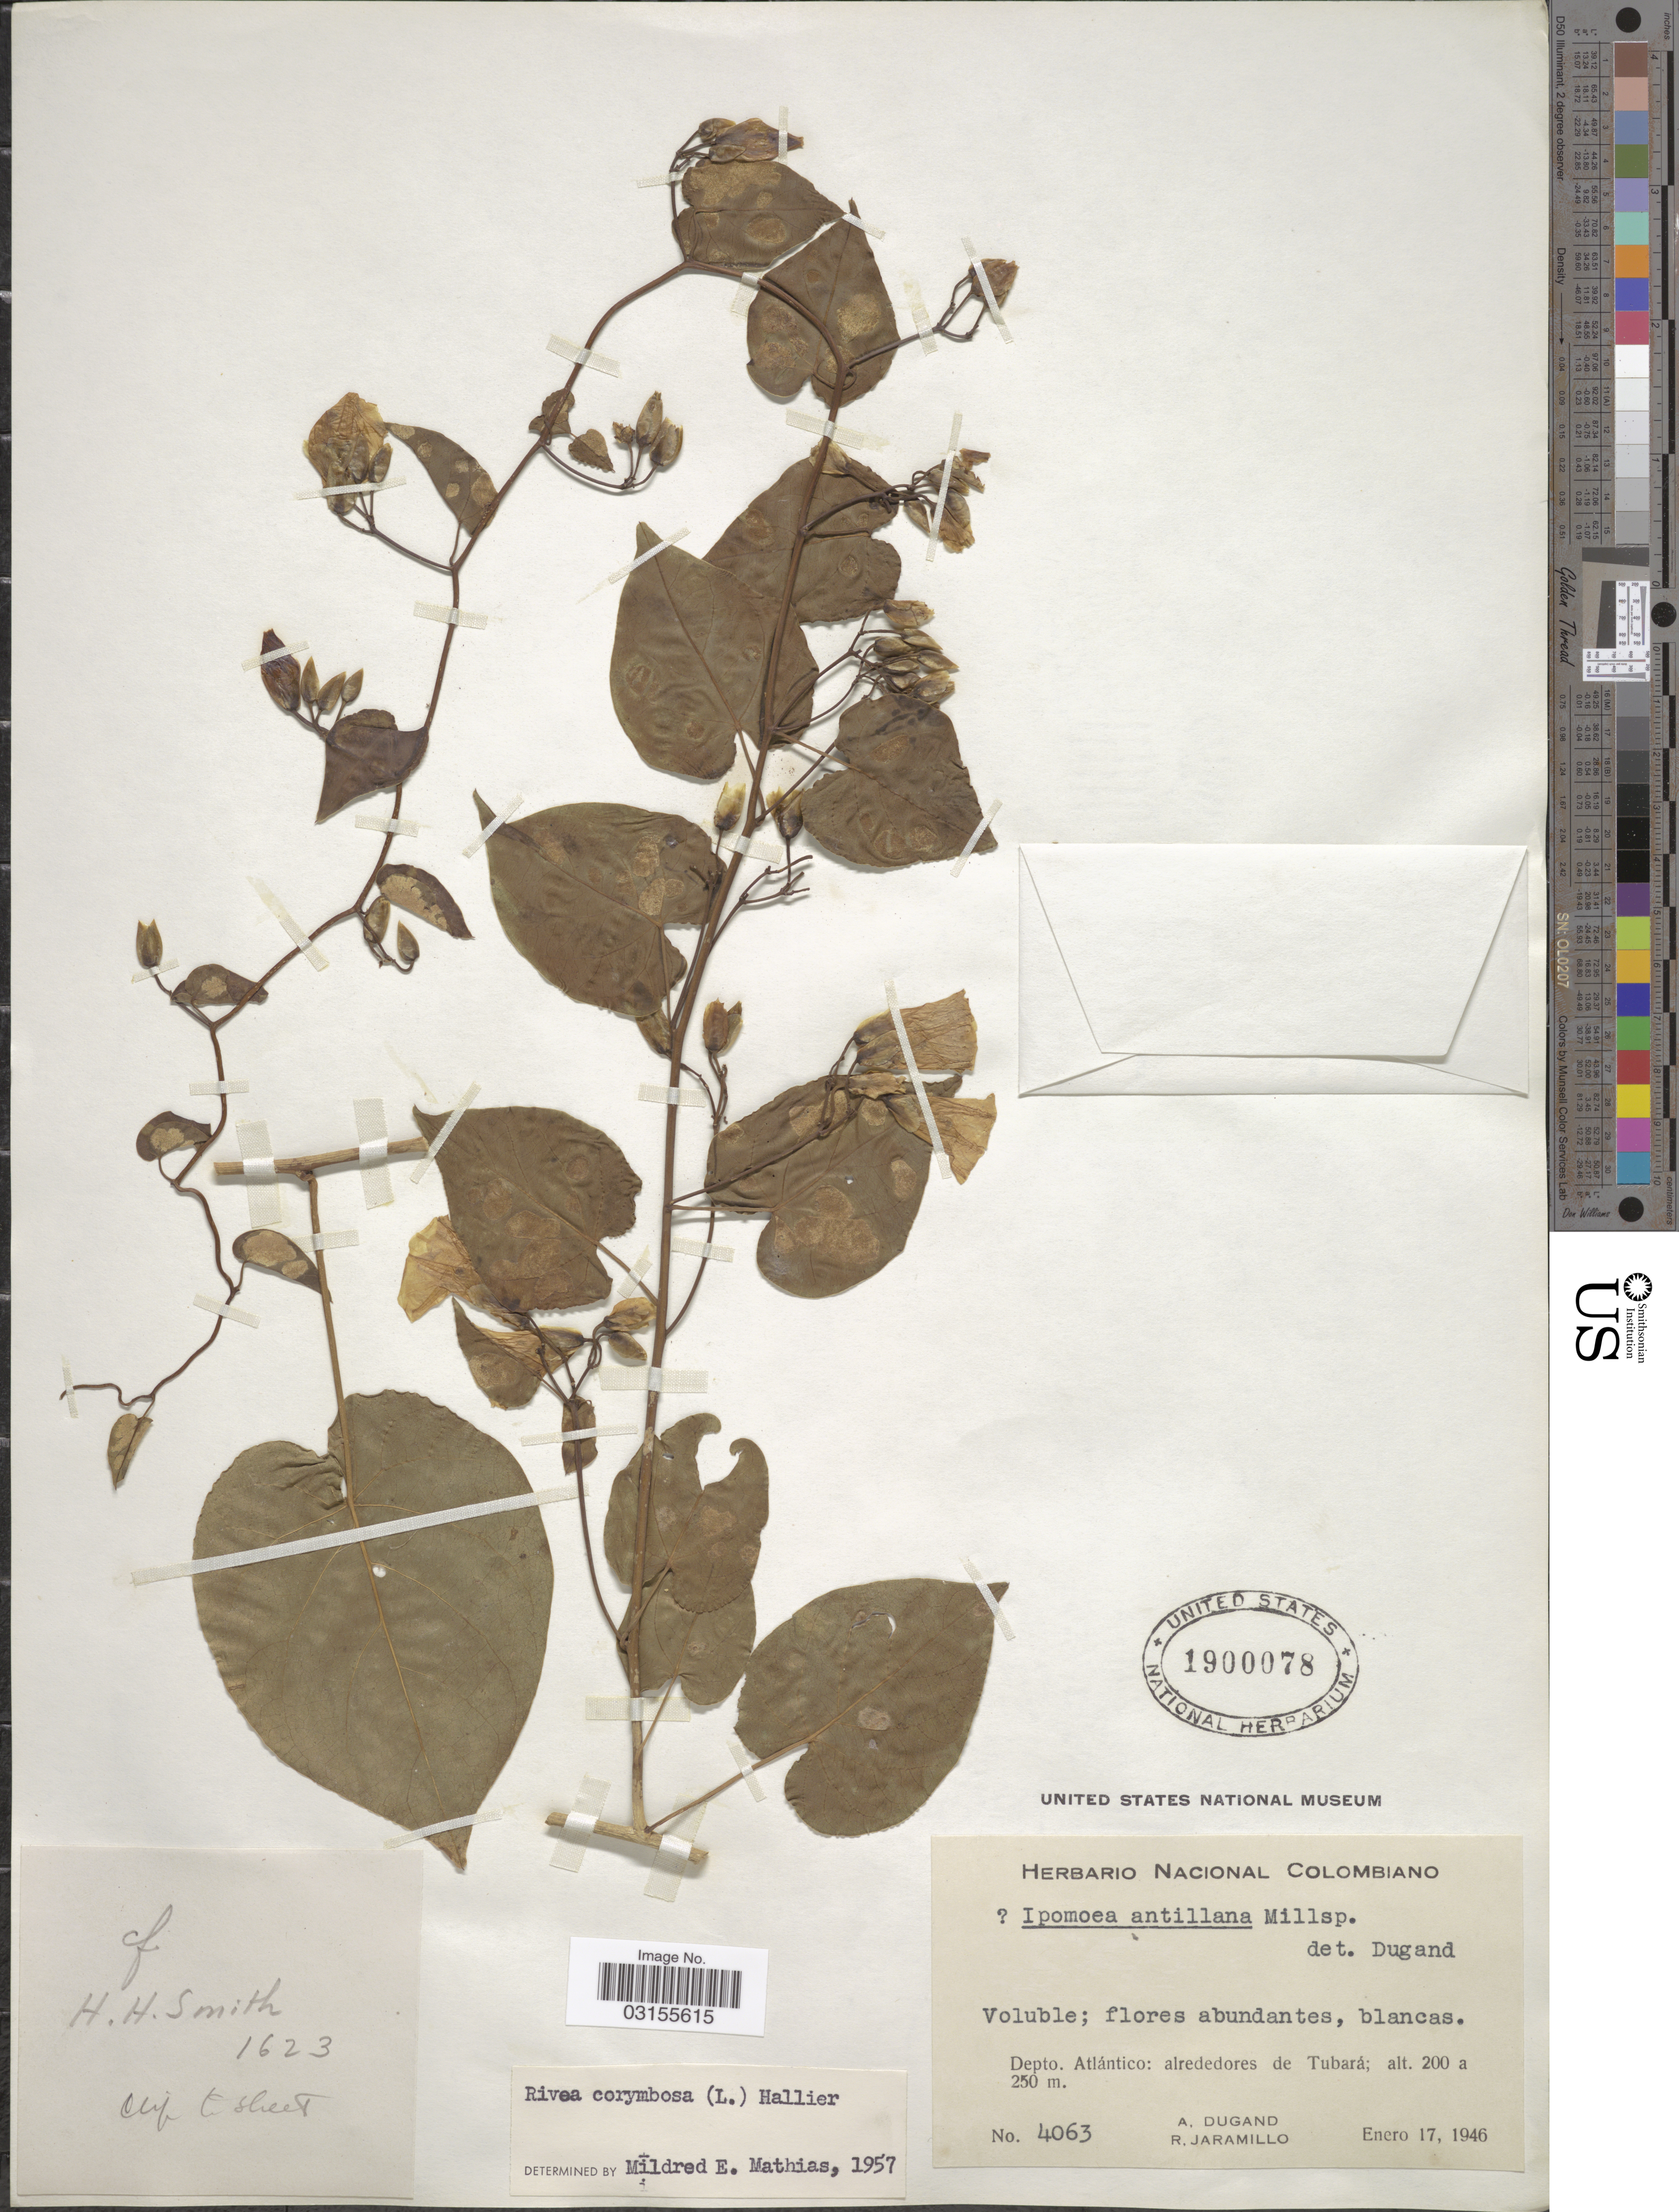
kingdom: Plantae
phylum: Tracheophyta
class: Magnoliopsida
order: Solanales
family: Convolvulaceae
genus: Turbina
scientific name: Turbina corymbosa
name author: (L.) Raf.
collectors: A. Dugand & R. Jaramillo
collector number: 4063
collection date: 1946-01-17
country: Colombia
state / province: Atlántico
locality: Depto. Atlántico: alrededores de Tubará.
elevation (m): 200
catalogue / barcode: US 1900078